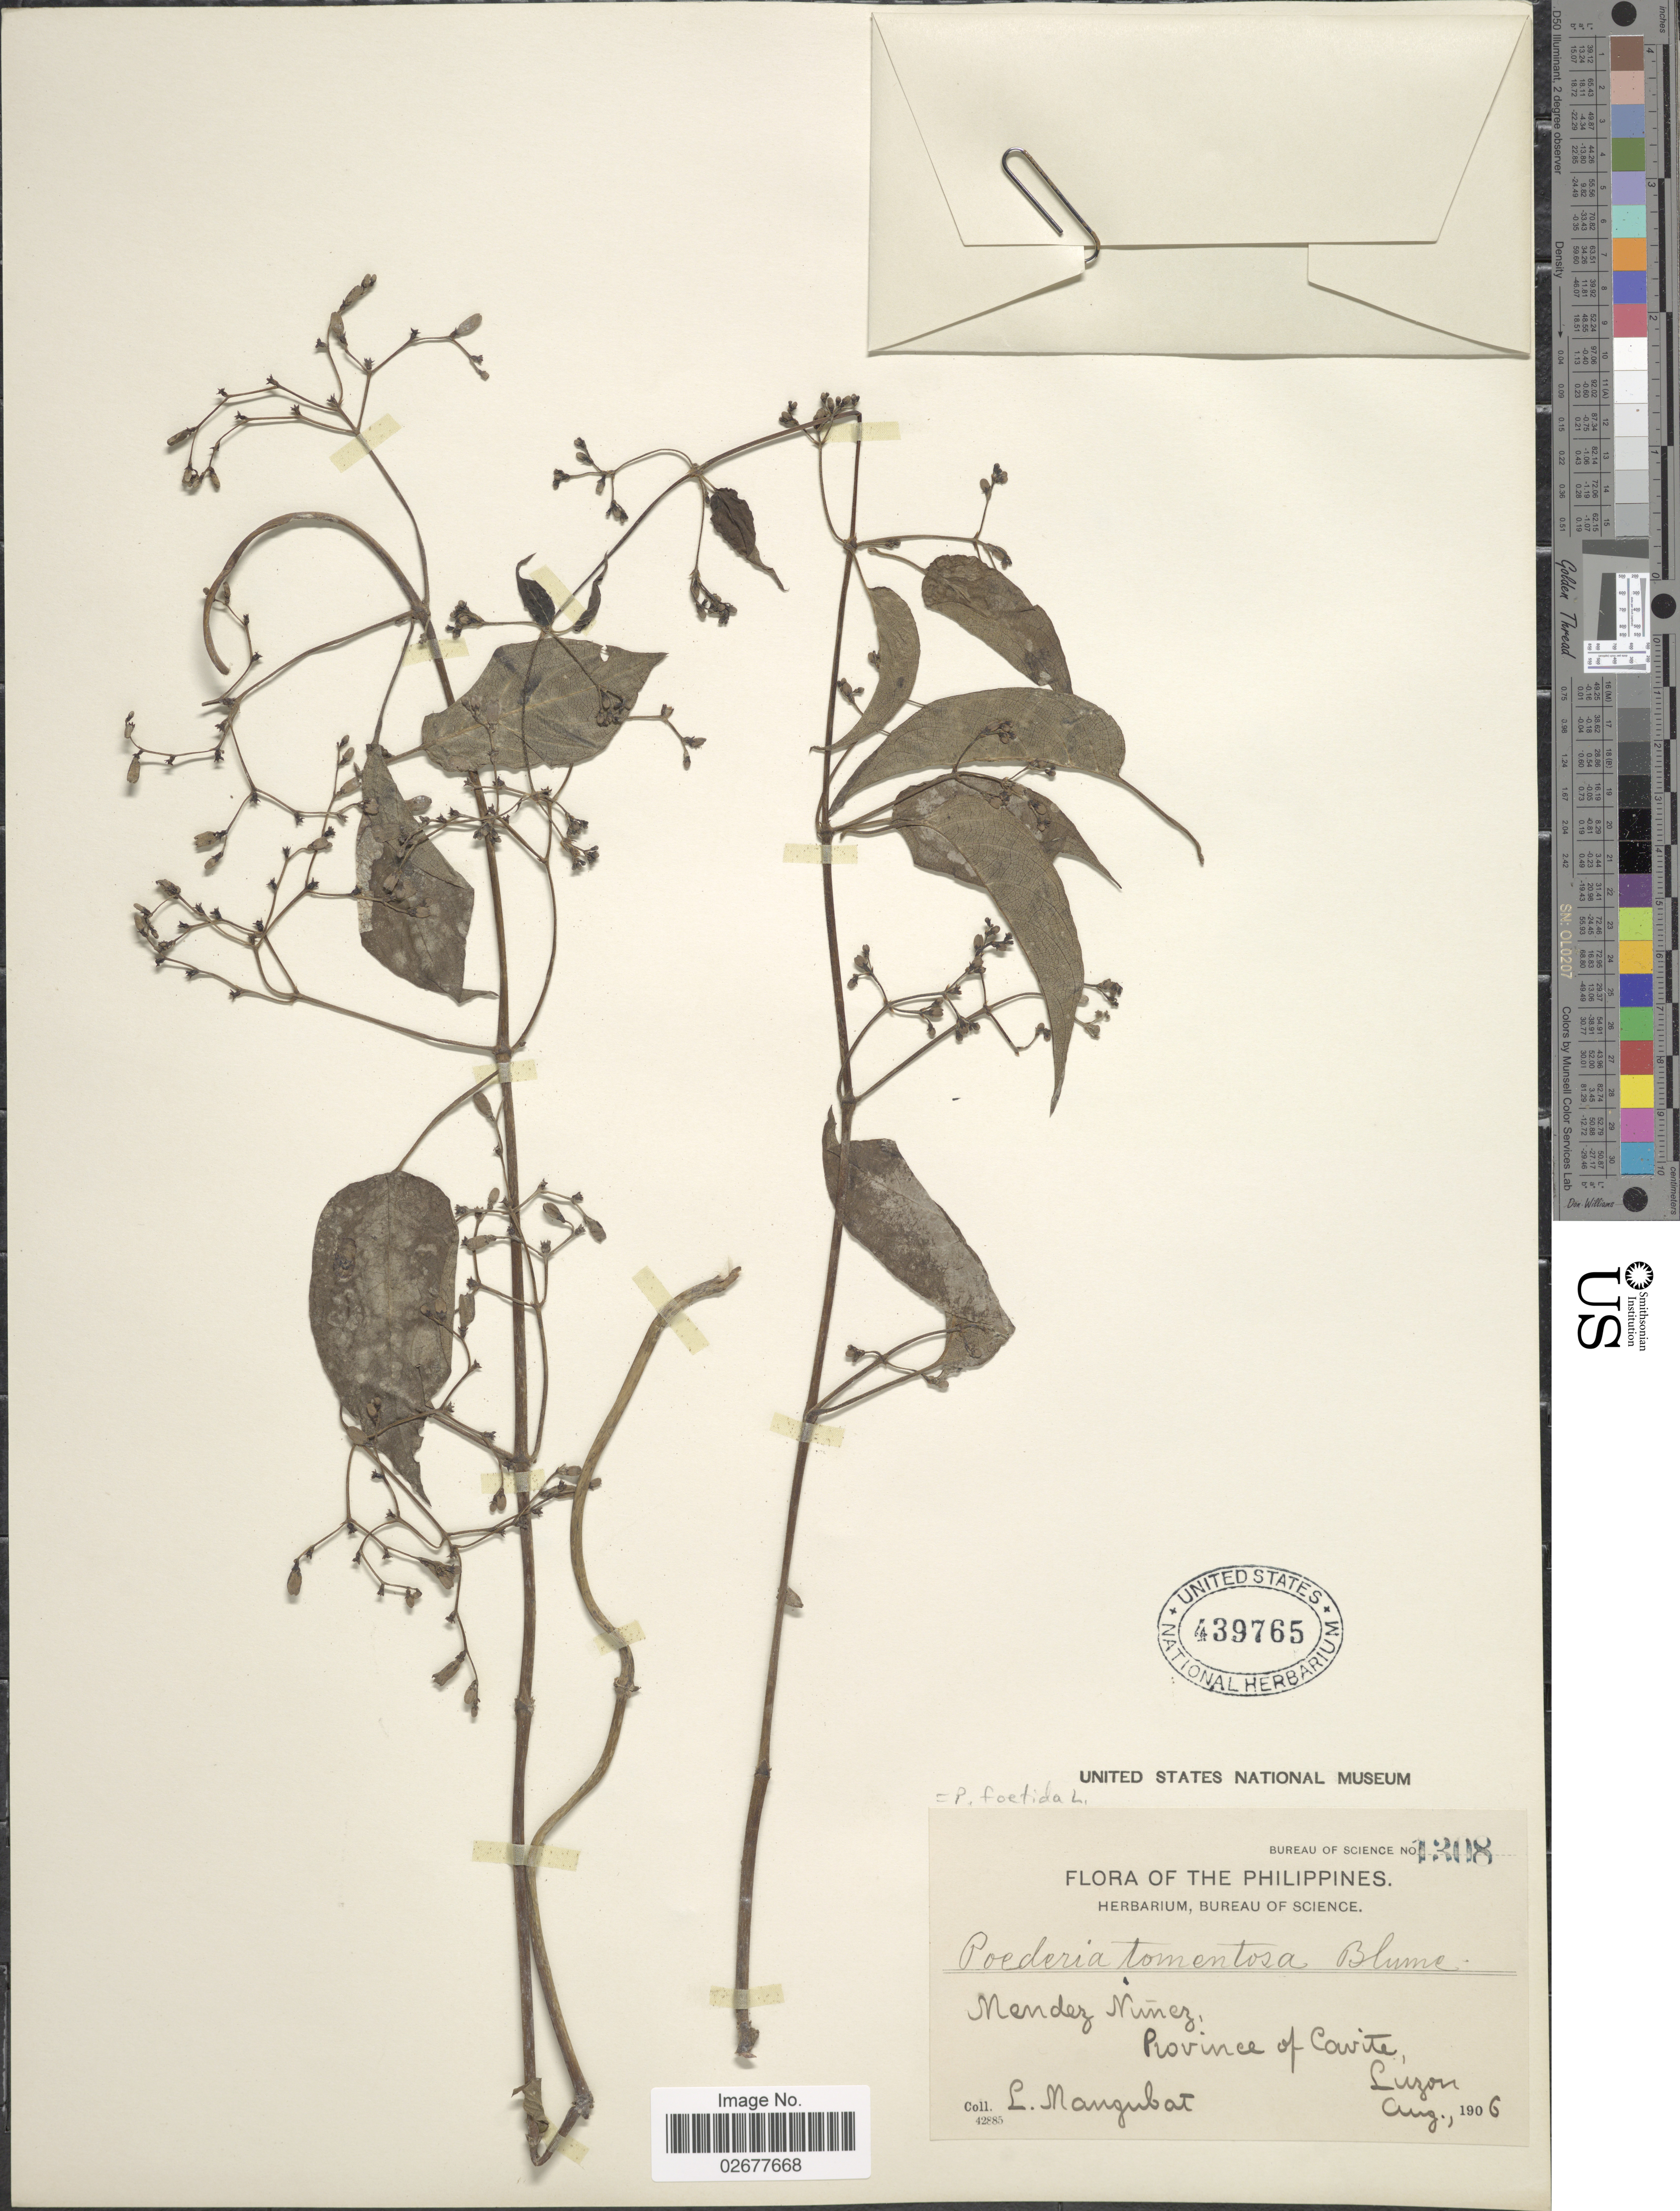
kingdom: Plantae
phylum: Tracheophyta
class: Magnoliopsida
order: Gentianales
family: Rubiaceae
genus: Paederia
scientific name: Paederia foetida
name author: Wall.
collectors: L. Mangubat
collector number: Bureau of Science1308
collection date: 1906-08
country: Philippines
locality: Mendez Nunez, Province of Cavite, Luzon.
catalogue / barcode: US 439765